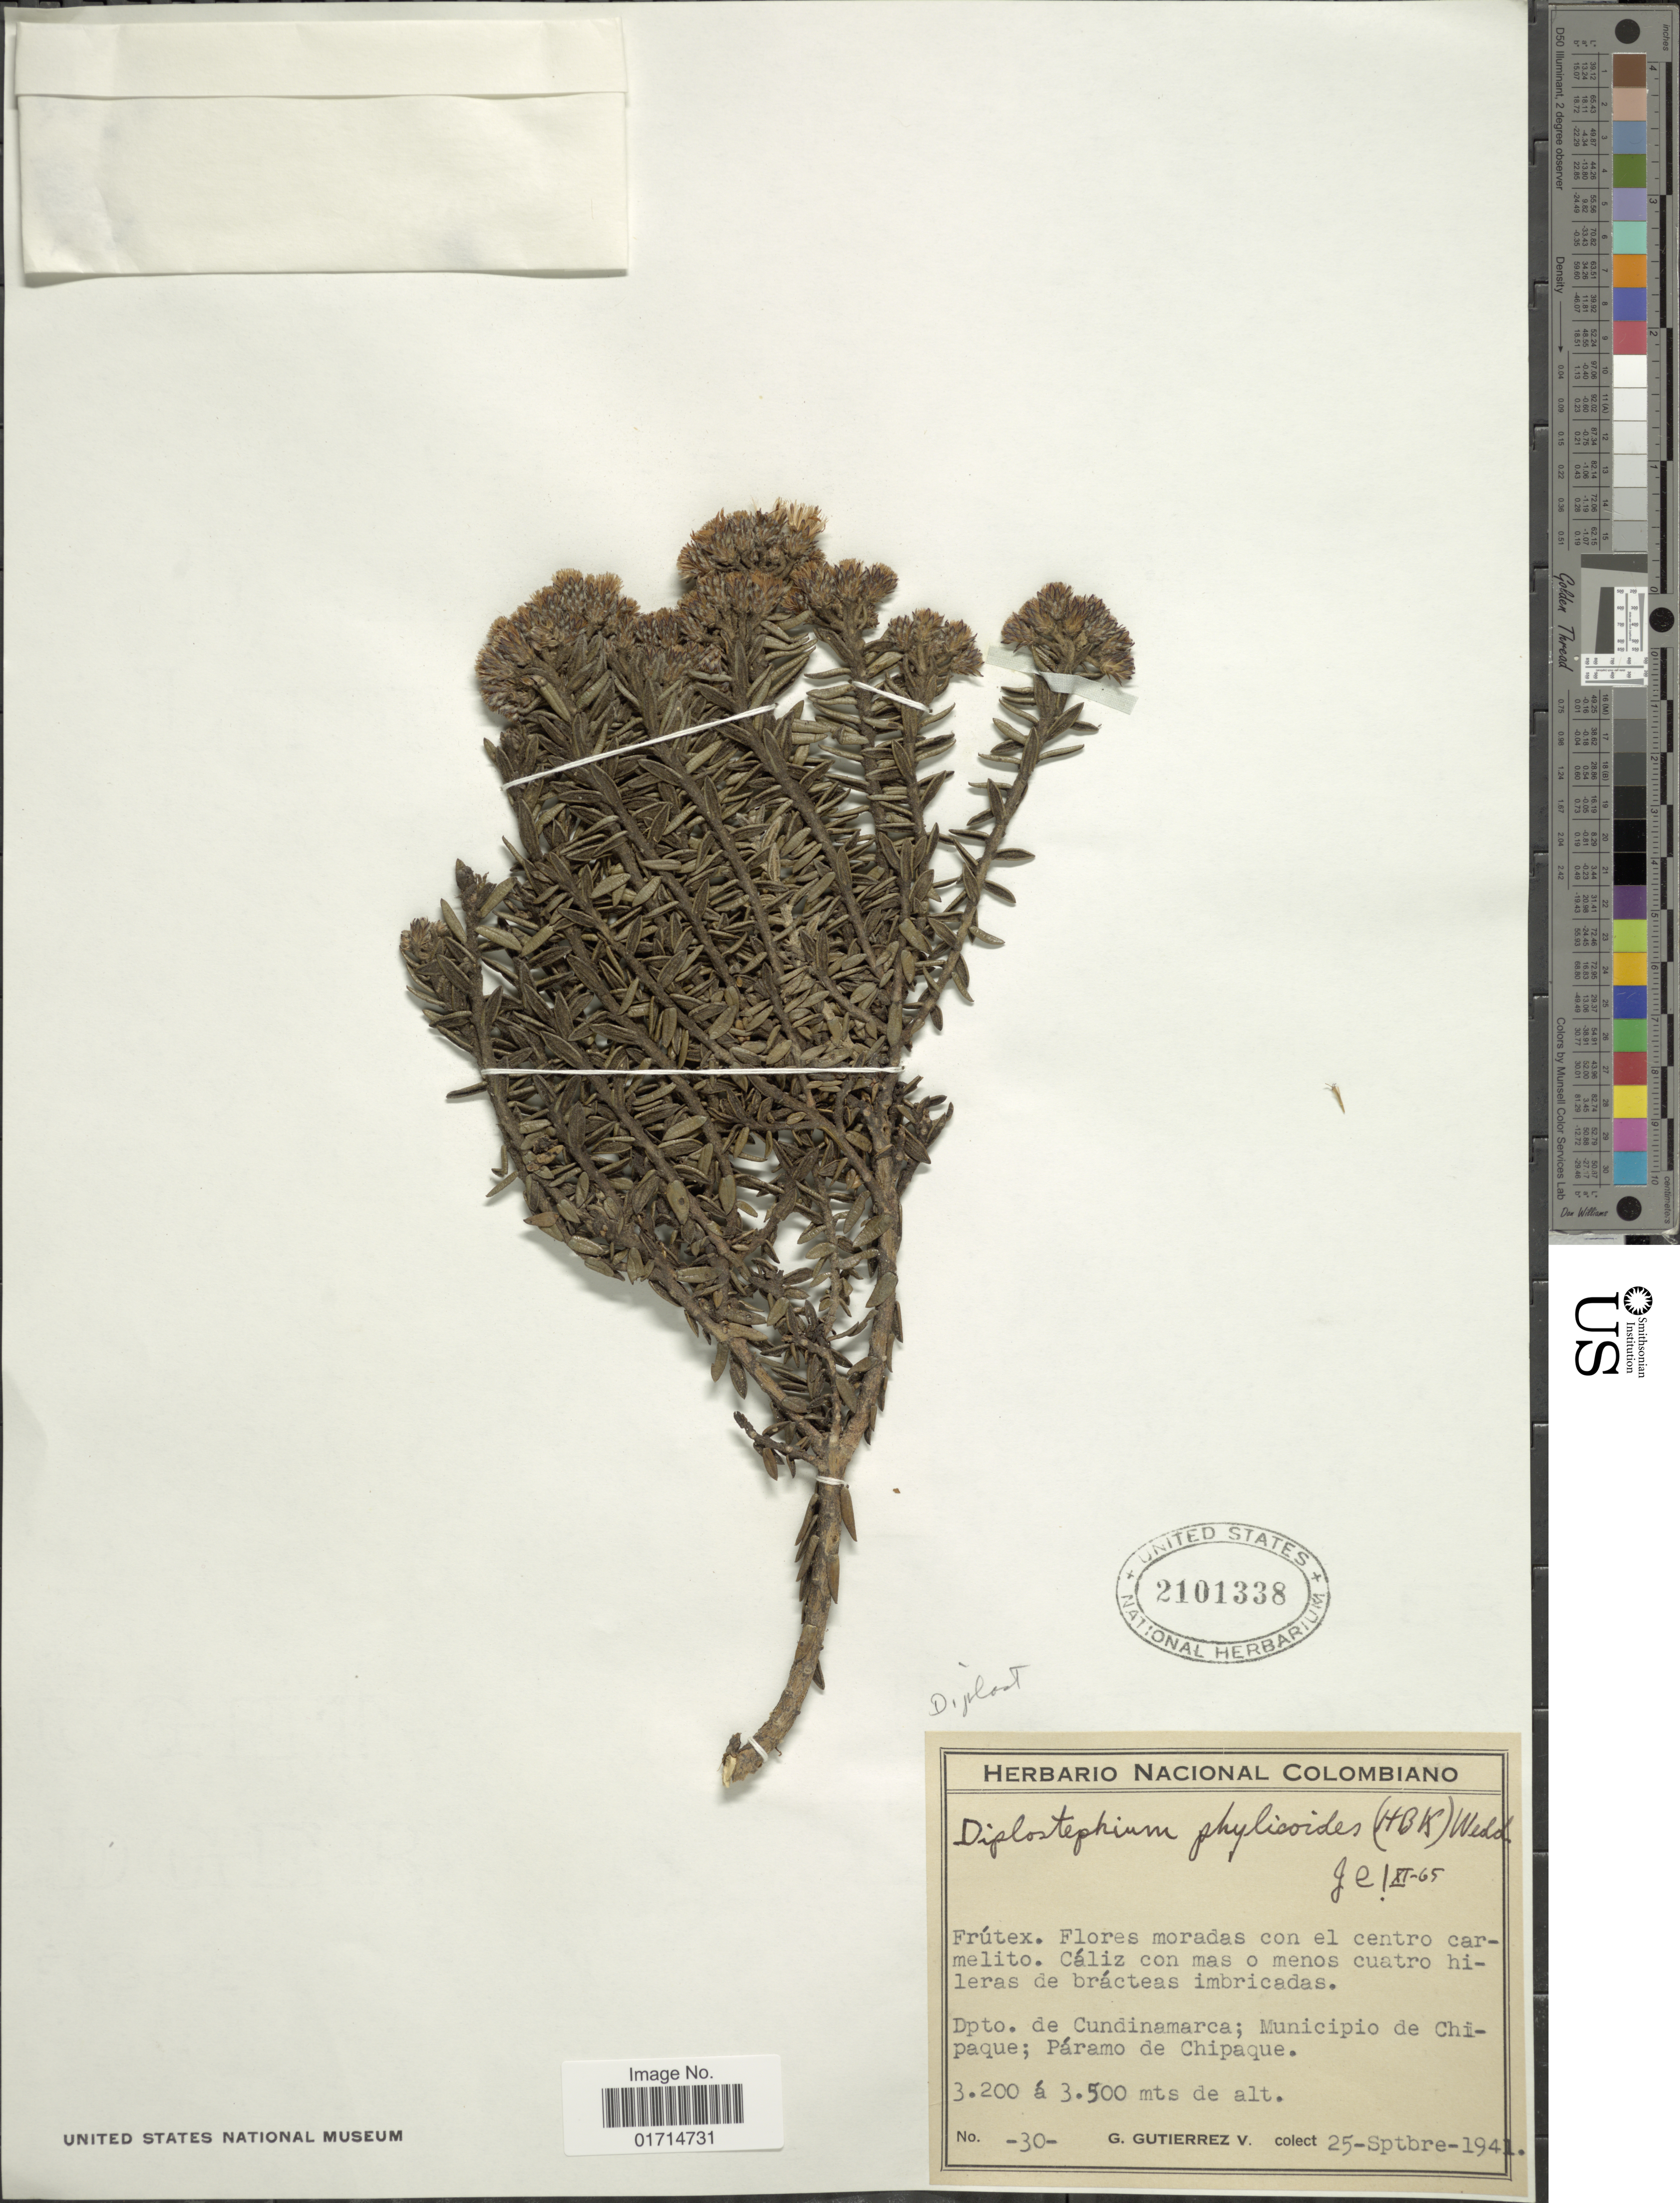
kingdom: Plantae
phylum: Tracheophyta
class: Magnoliopsida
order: Asterales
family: Asteraceae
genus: Diplostephium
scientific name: Diplostephium phylicoides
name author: (Kunth) Wedd.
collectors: G. Gutiérrez V.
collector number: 30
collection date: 1941-09-25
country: Colombia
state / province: Cundinamarca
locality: Municipio de Chipaque; Paramo de Chipaque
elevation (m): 3200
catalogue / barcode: US 2101338